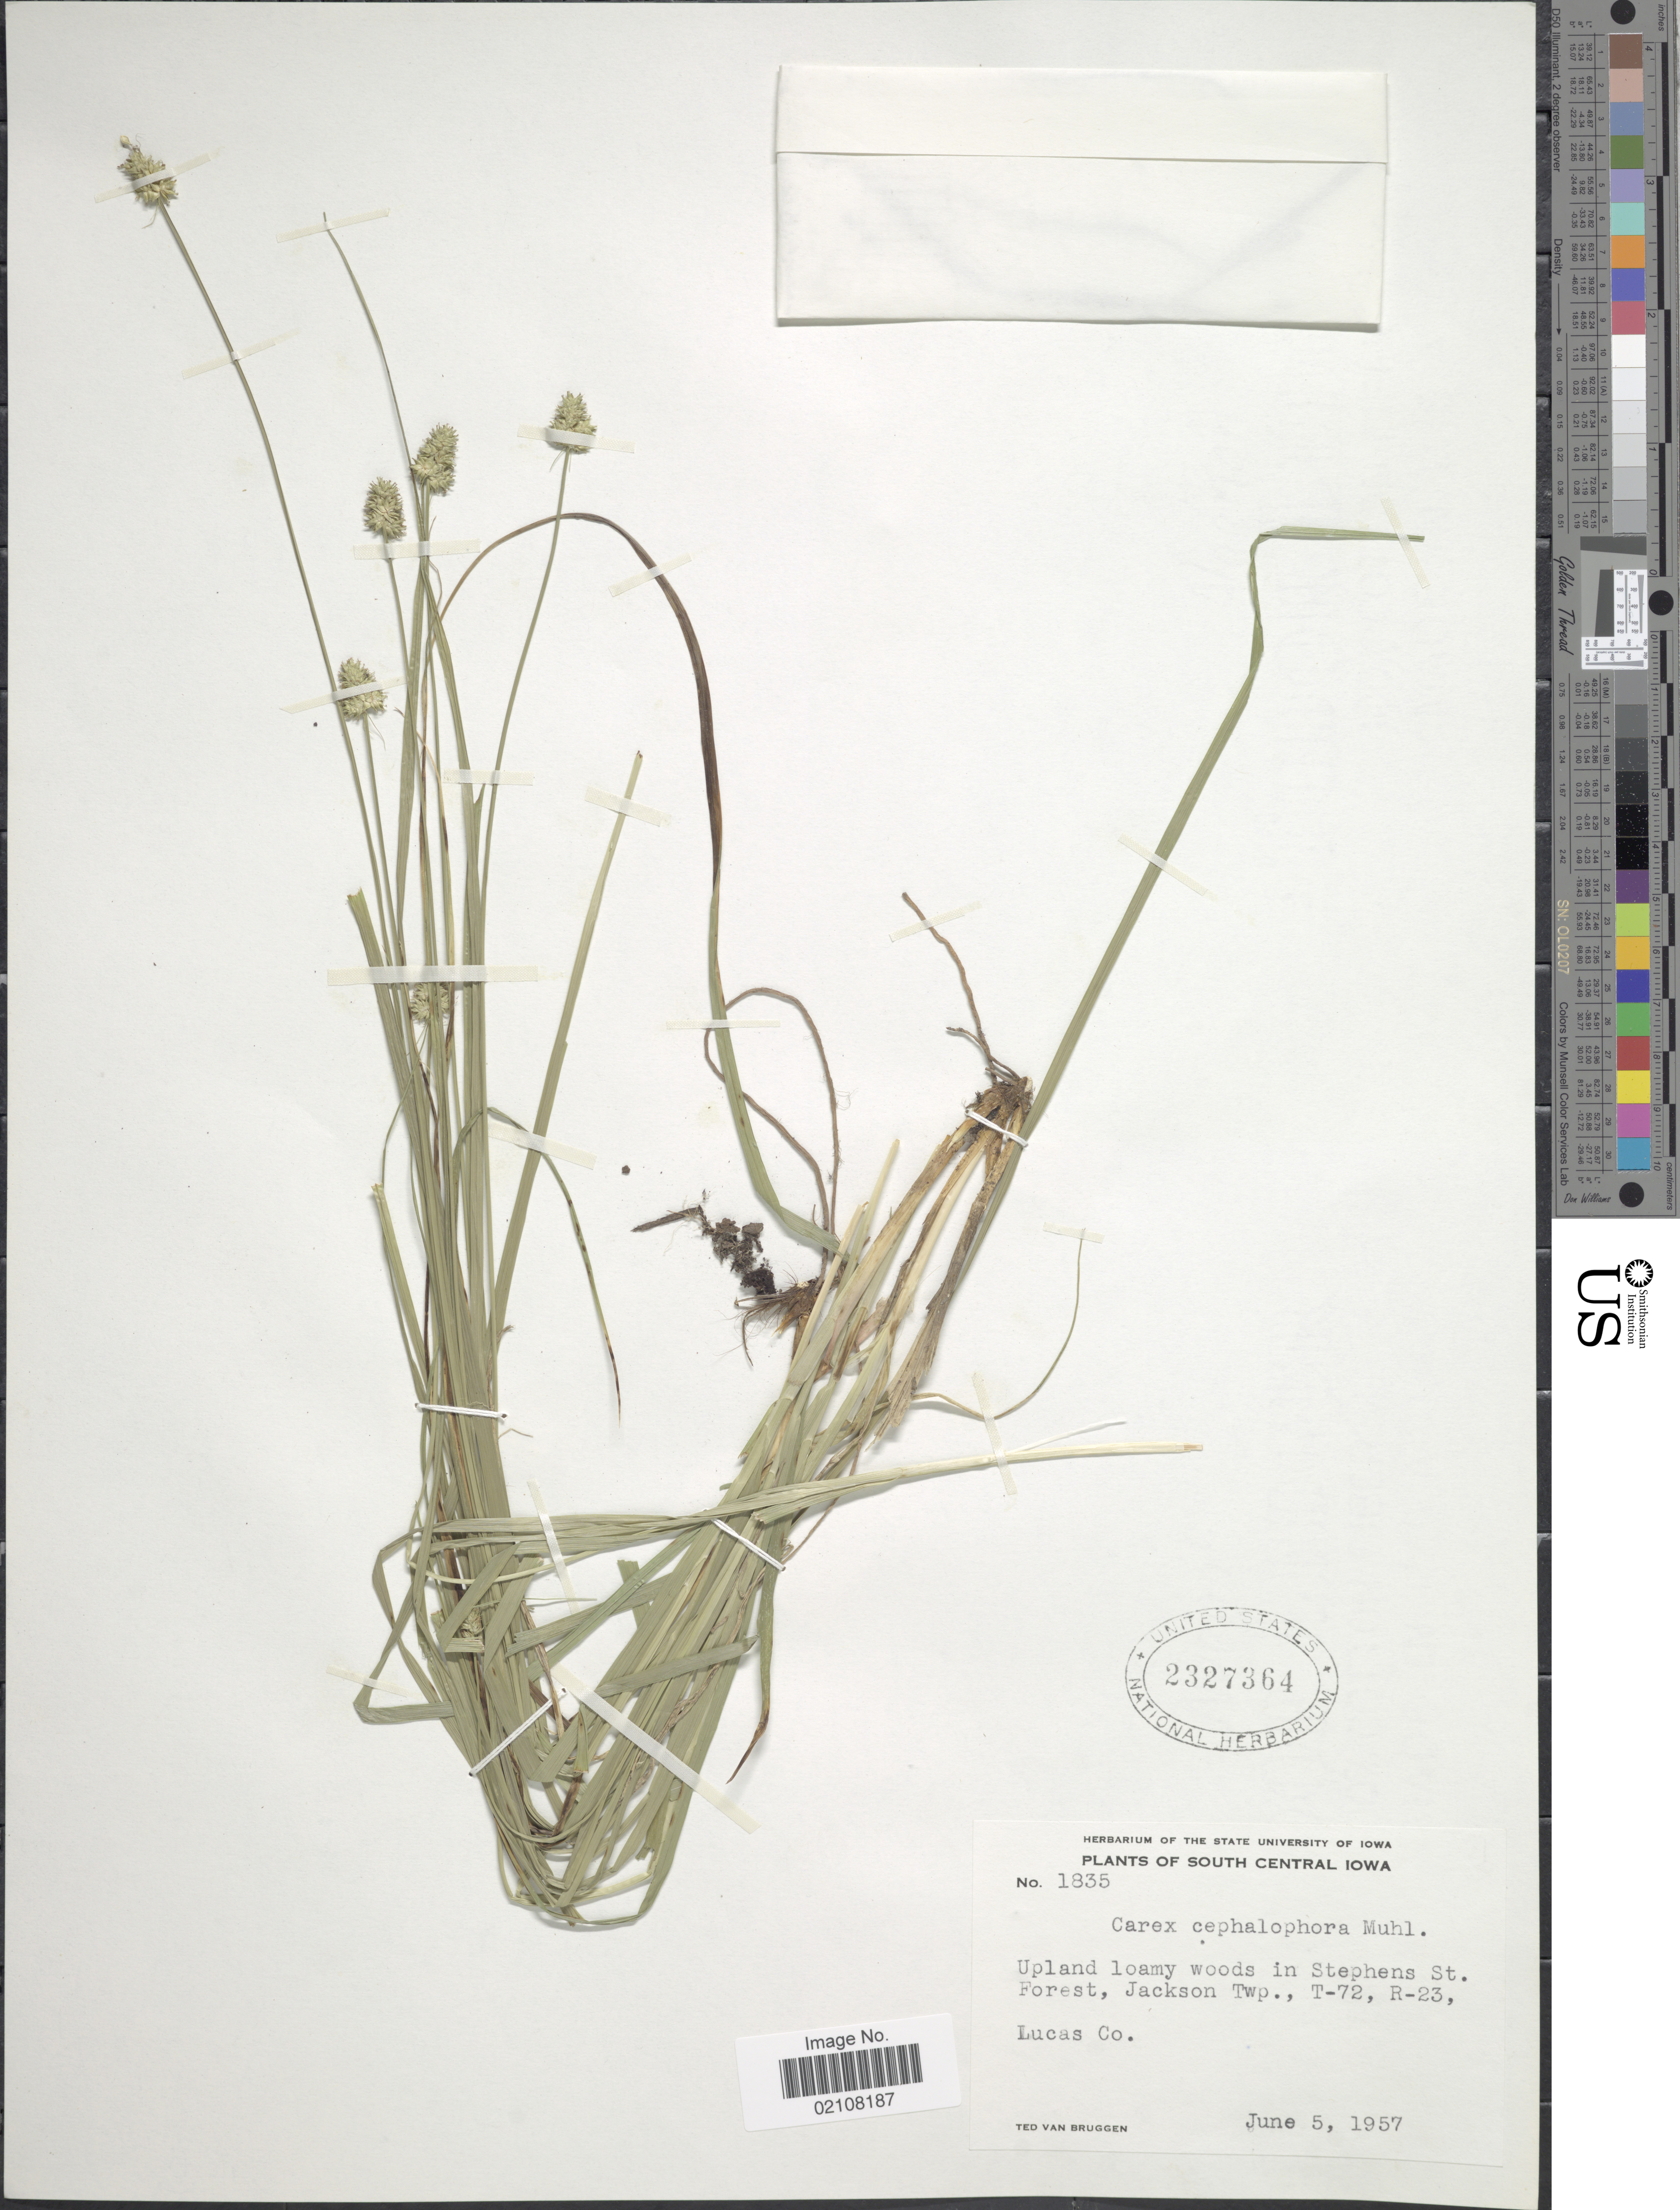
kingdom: Plantae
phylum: Tracheophyta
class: Liliopsida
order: Poales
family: Cyperaceae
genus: Carex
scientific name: Carex cephalophora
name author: Muhl. ex Willd.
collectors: T. van Bruggen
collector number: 1835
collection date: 1957-06-05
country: United States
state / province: Iowa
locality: South Central Iowa, Upland loamy woods in Stephens St. Forest, Jackson Twp., T-72, R-23, Lucas Co.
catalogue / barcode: US 2327364